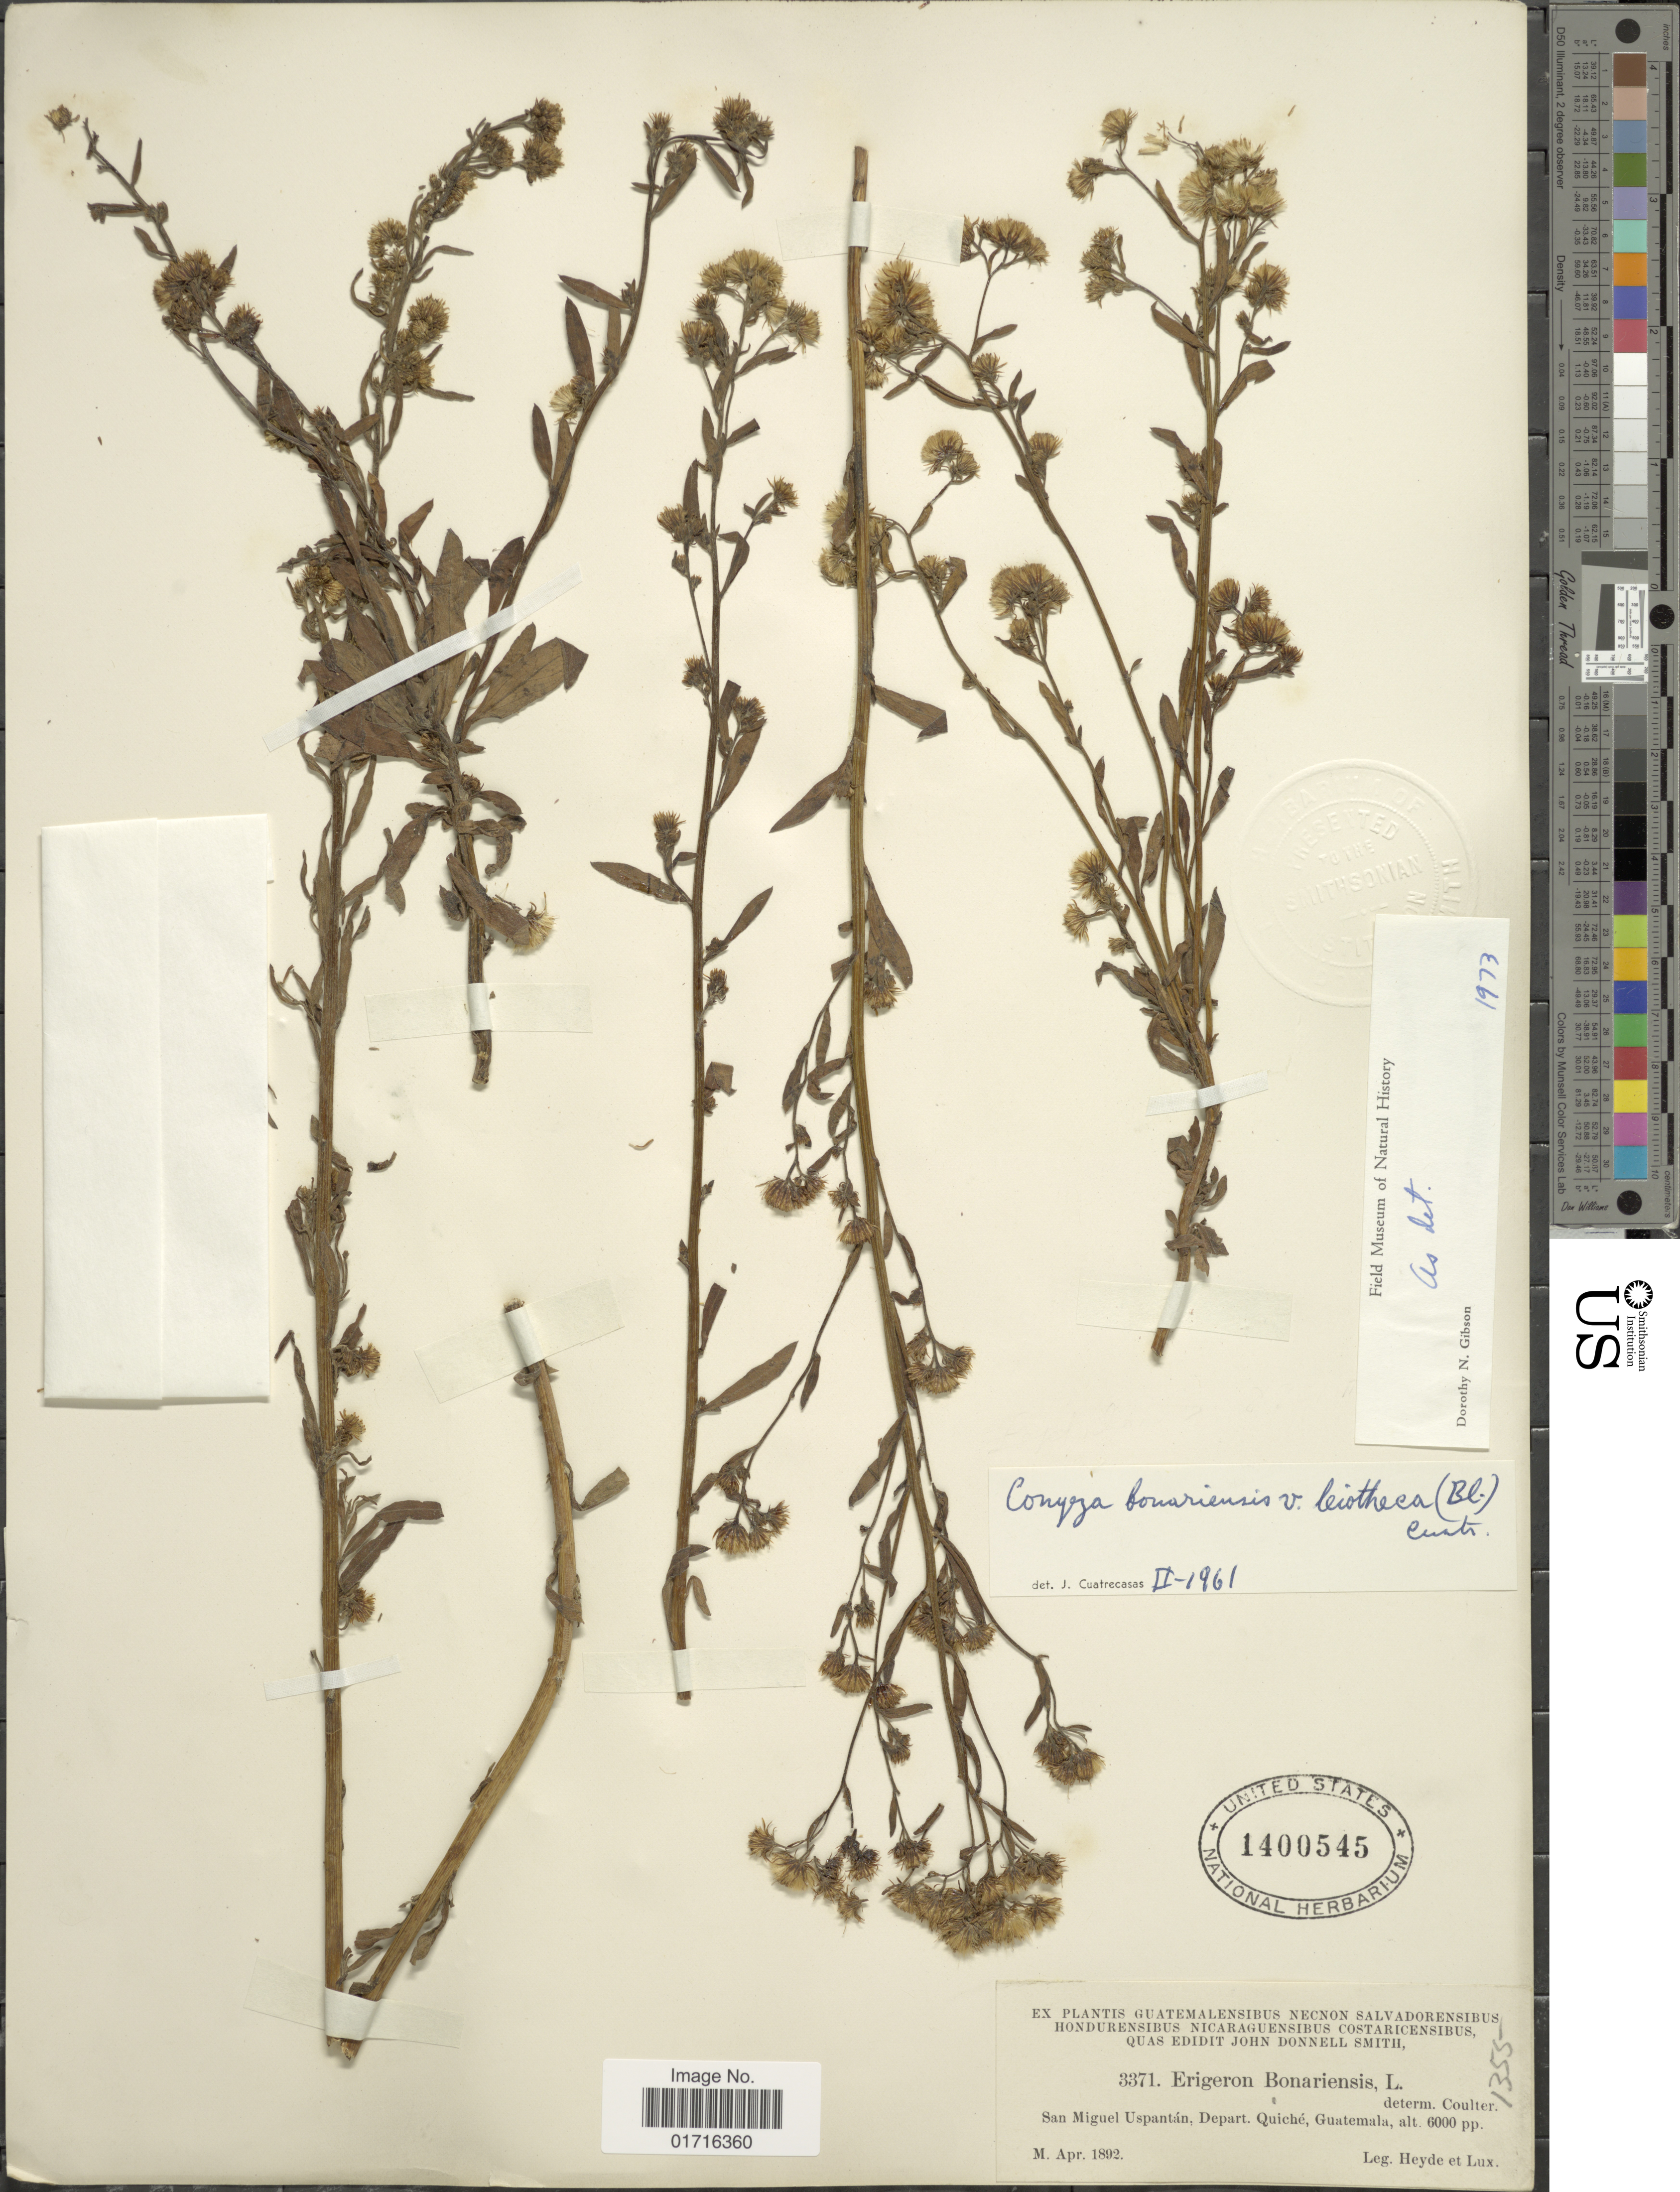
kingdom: Plantae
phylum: Tracheophyta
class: Magnoliopsida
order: Asterales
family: Asteraceae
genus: Conyza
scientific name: Conyza bonariensis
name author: (L.) Cronq.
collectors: Heyde & Lux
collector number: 3371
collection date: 1892-04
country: Guatemala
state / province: El Quiché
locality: San Miguel Uspantan,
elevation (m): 1829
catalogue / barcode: US 1400545